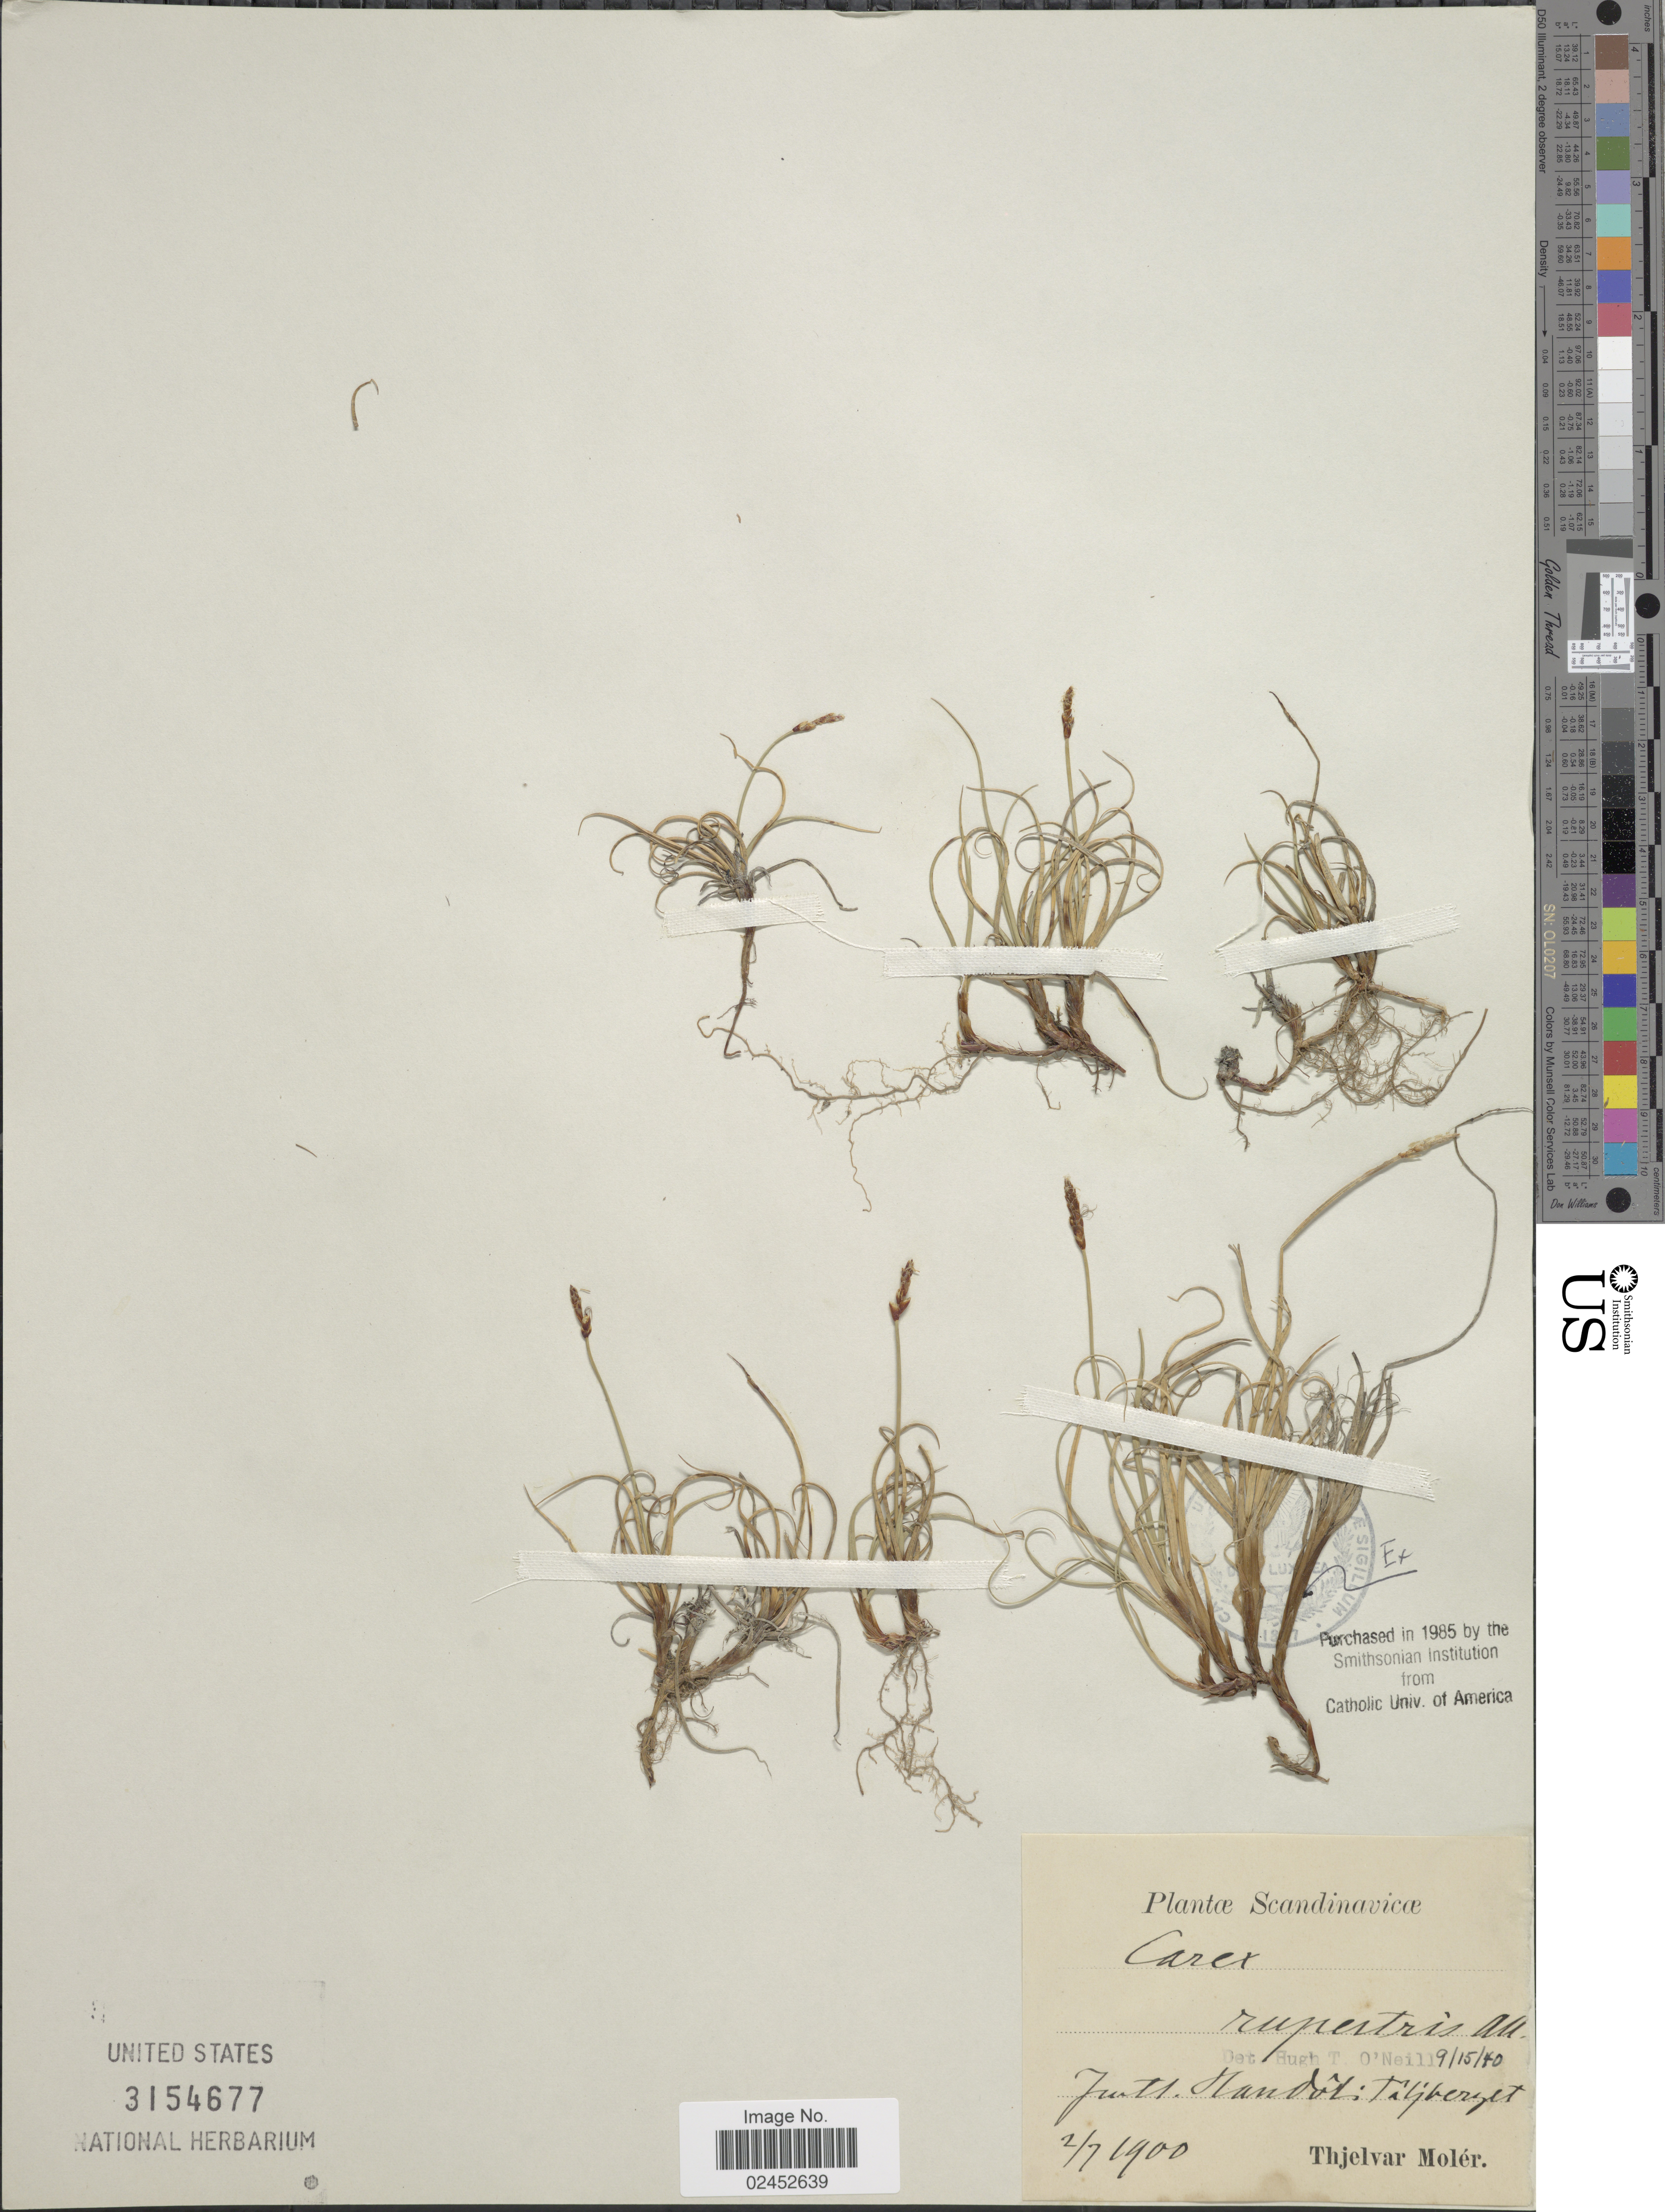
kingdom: Plantae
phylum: Tracheophyta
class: Liliopsida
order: Poales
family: Cyperaceae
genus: Carex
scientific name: Carex rupestris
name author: All.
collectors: T. Molér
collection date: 1900-07-02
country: Sweden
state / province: Jämtland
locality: Scandinavicae, Jmtl. Handöl: Täljberget.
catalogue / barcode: US 3154677